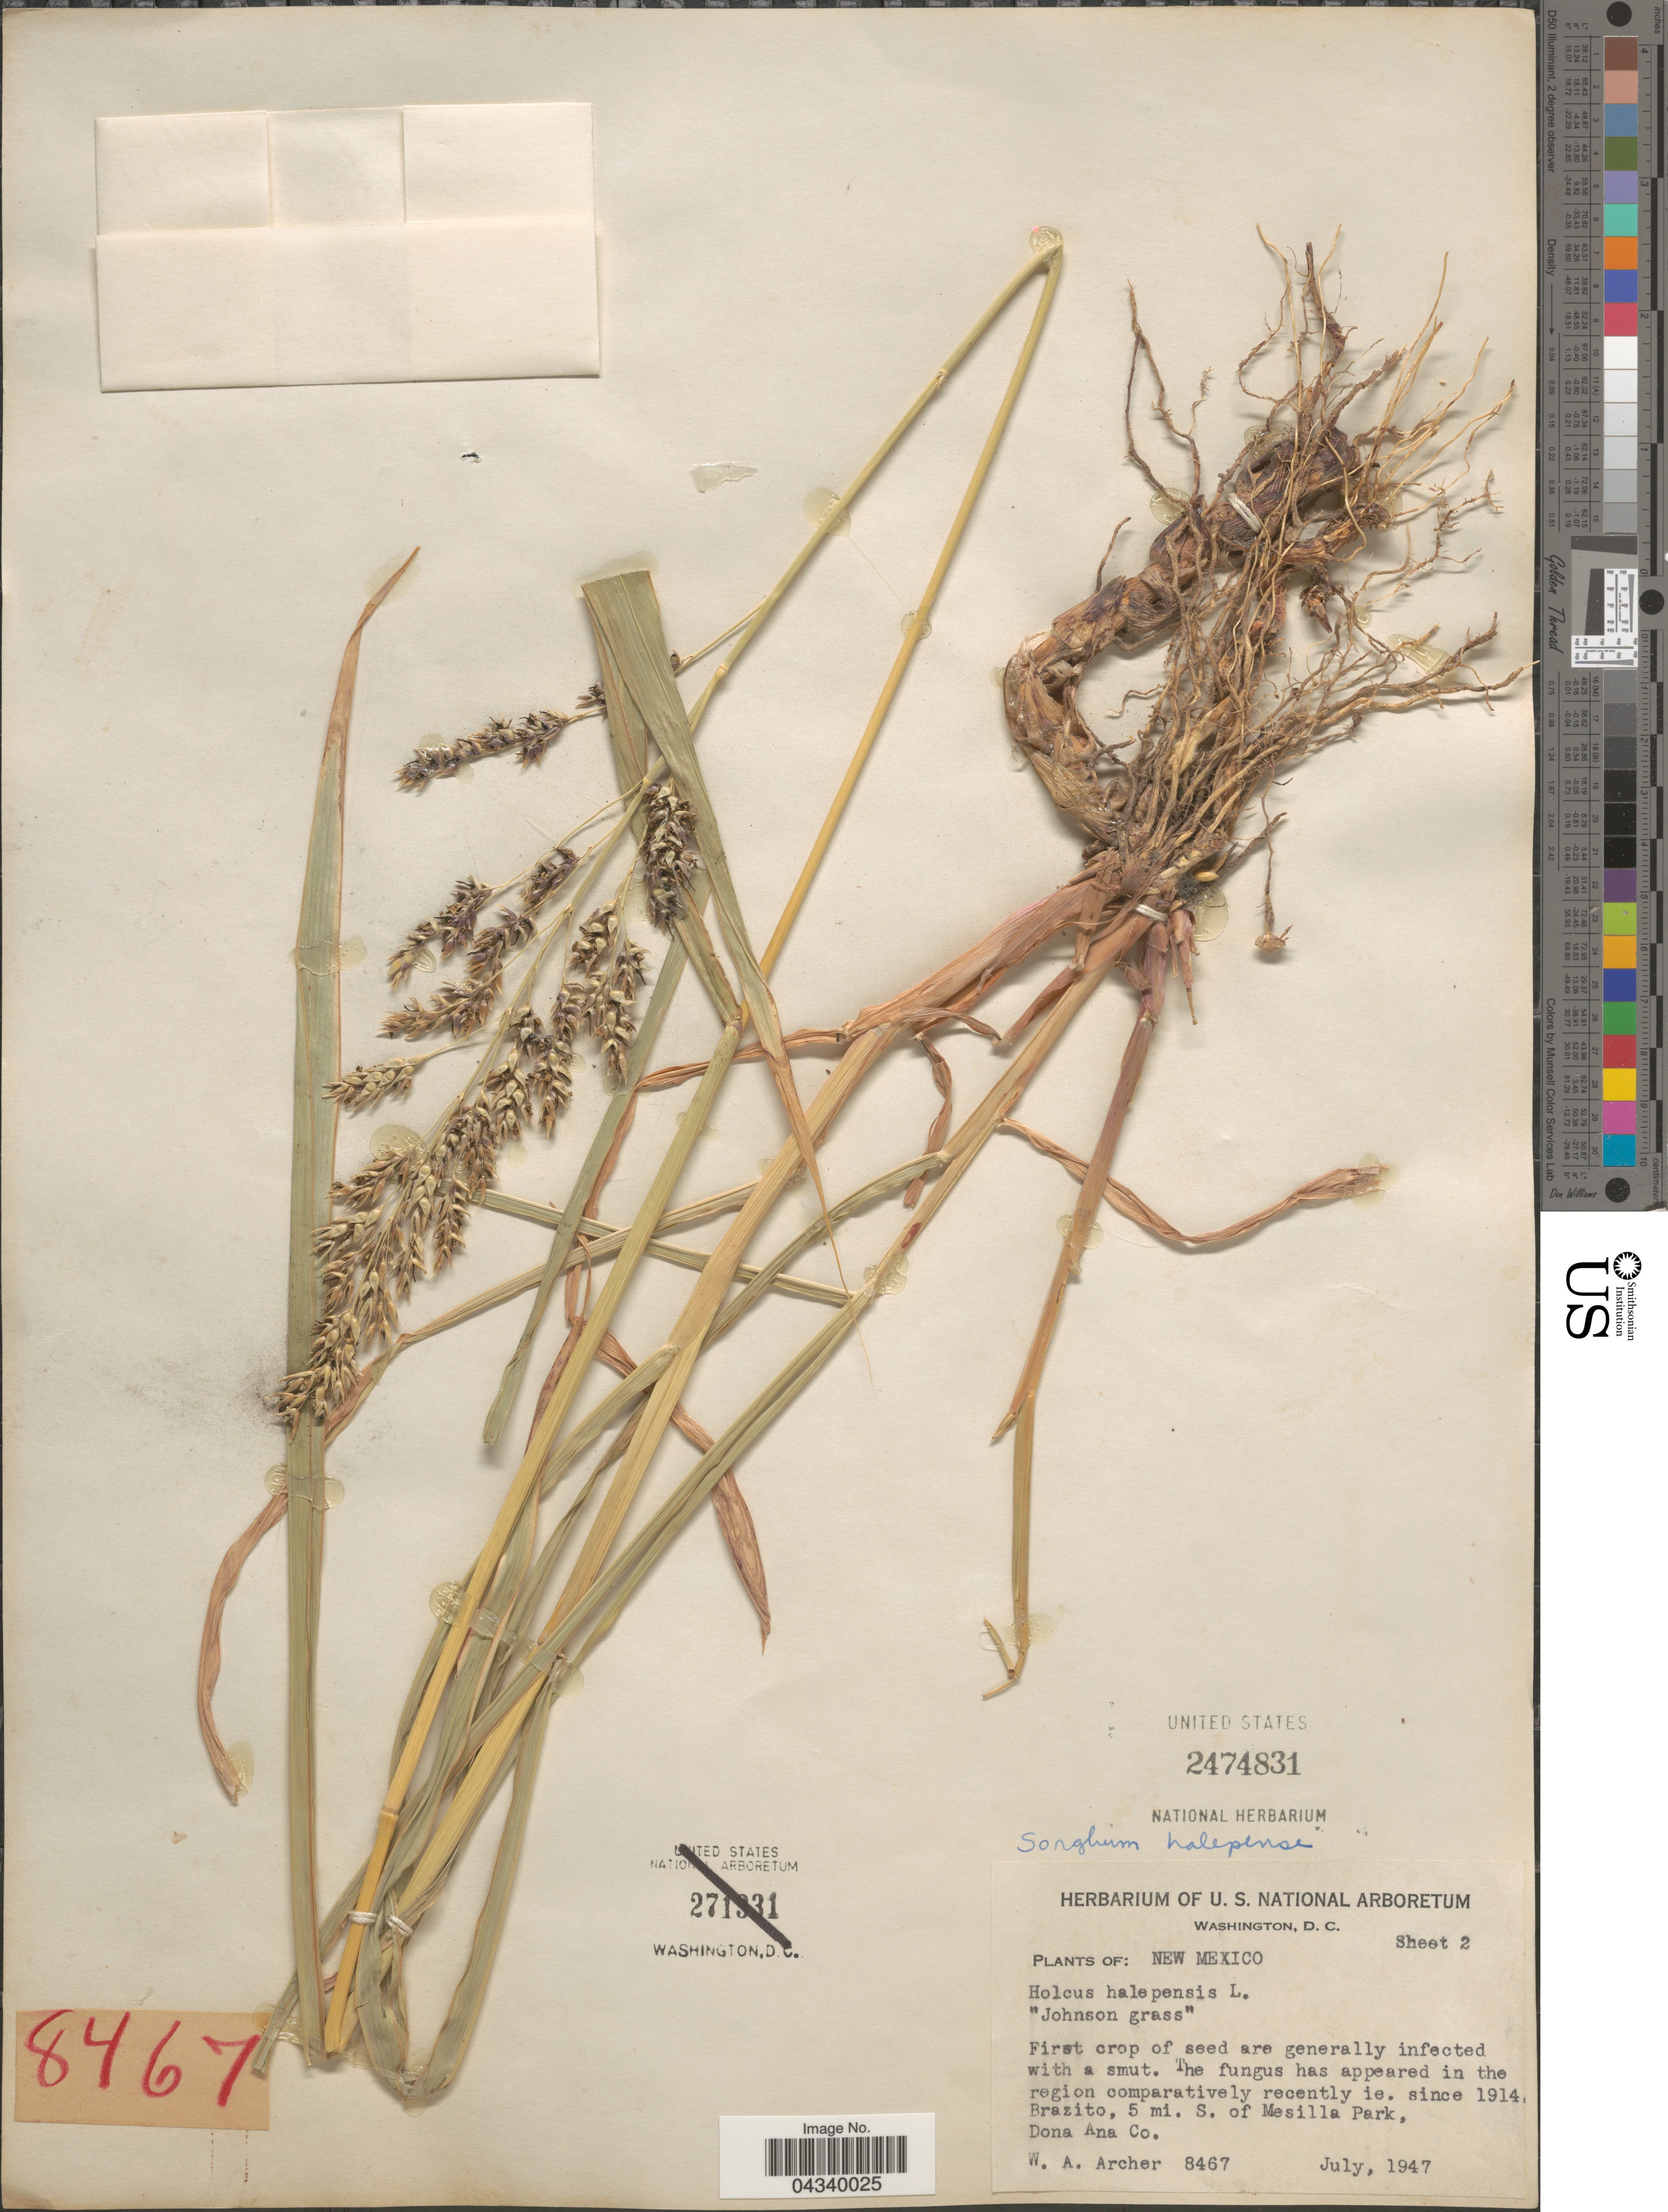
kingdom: Plantae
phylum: Tracheophyta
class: Liliopsida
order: Poales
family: Poaceae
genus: Sorghum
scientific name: Sorghum halepense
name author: (L.) Pers.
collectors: W. Archer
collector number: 8467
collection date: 1947-07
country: United States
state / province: New Mexico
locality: Brazito, 5 mi. S. of Mesilla Park, Dona Ana Co.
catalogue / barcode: US 2474831